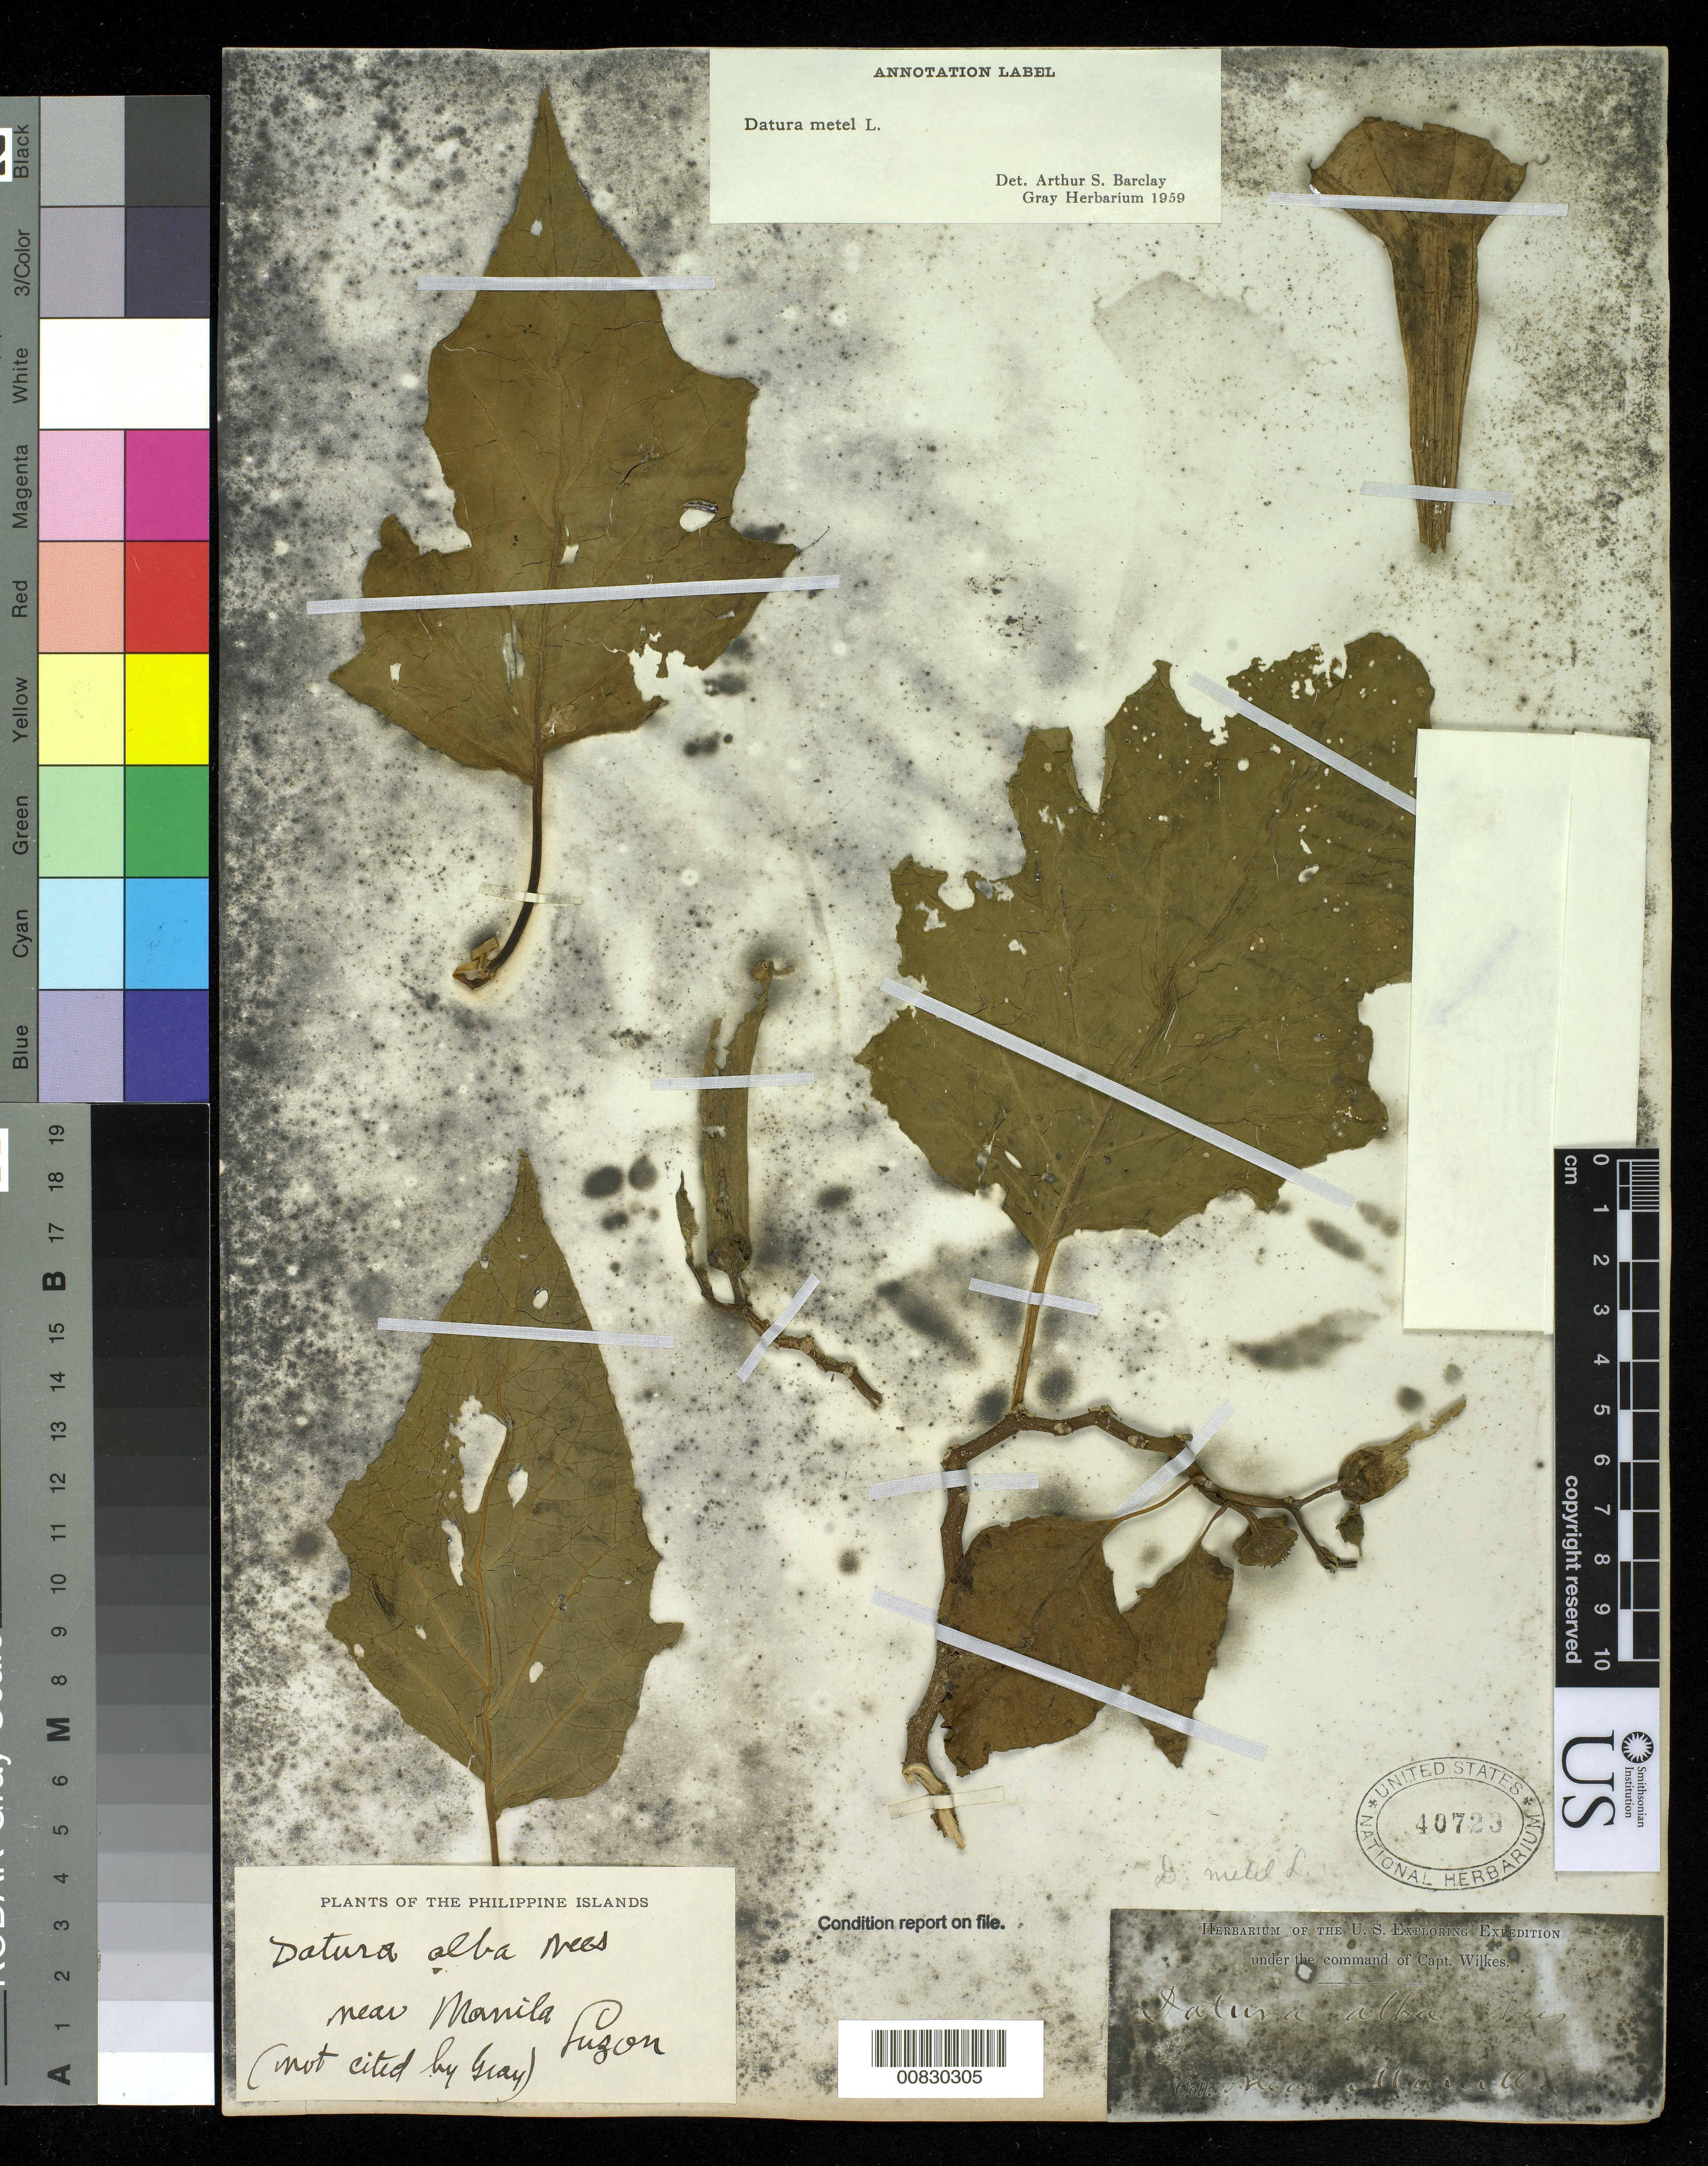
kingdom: Plantae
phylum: Tracheophyta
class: Magnoliopsida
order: Solanales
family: Solanaceae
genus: Datura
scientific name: Datura alba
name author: Rumph. ex Nees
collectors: Wilkes Explor. Exped.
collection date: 1838/1842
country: Philippines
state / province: National Capital Region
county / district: Manila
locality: near Manilla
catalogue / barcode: US 40723